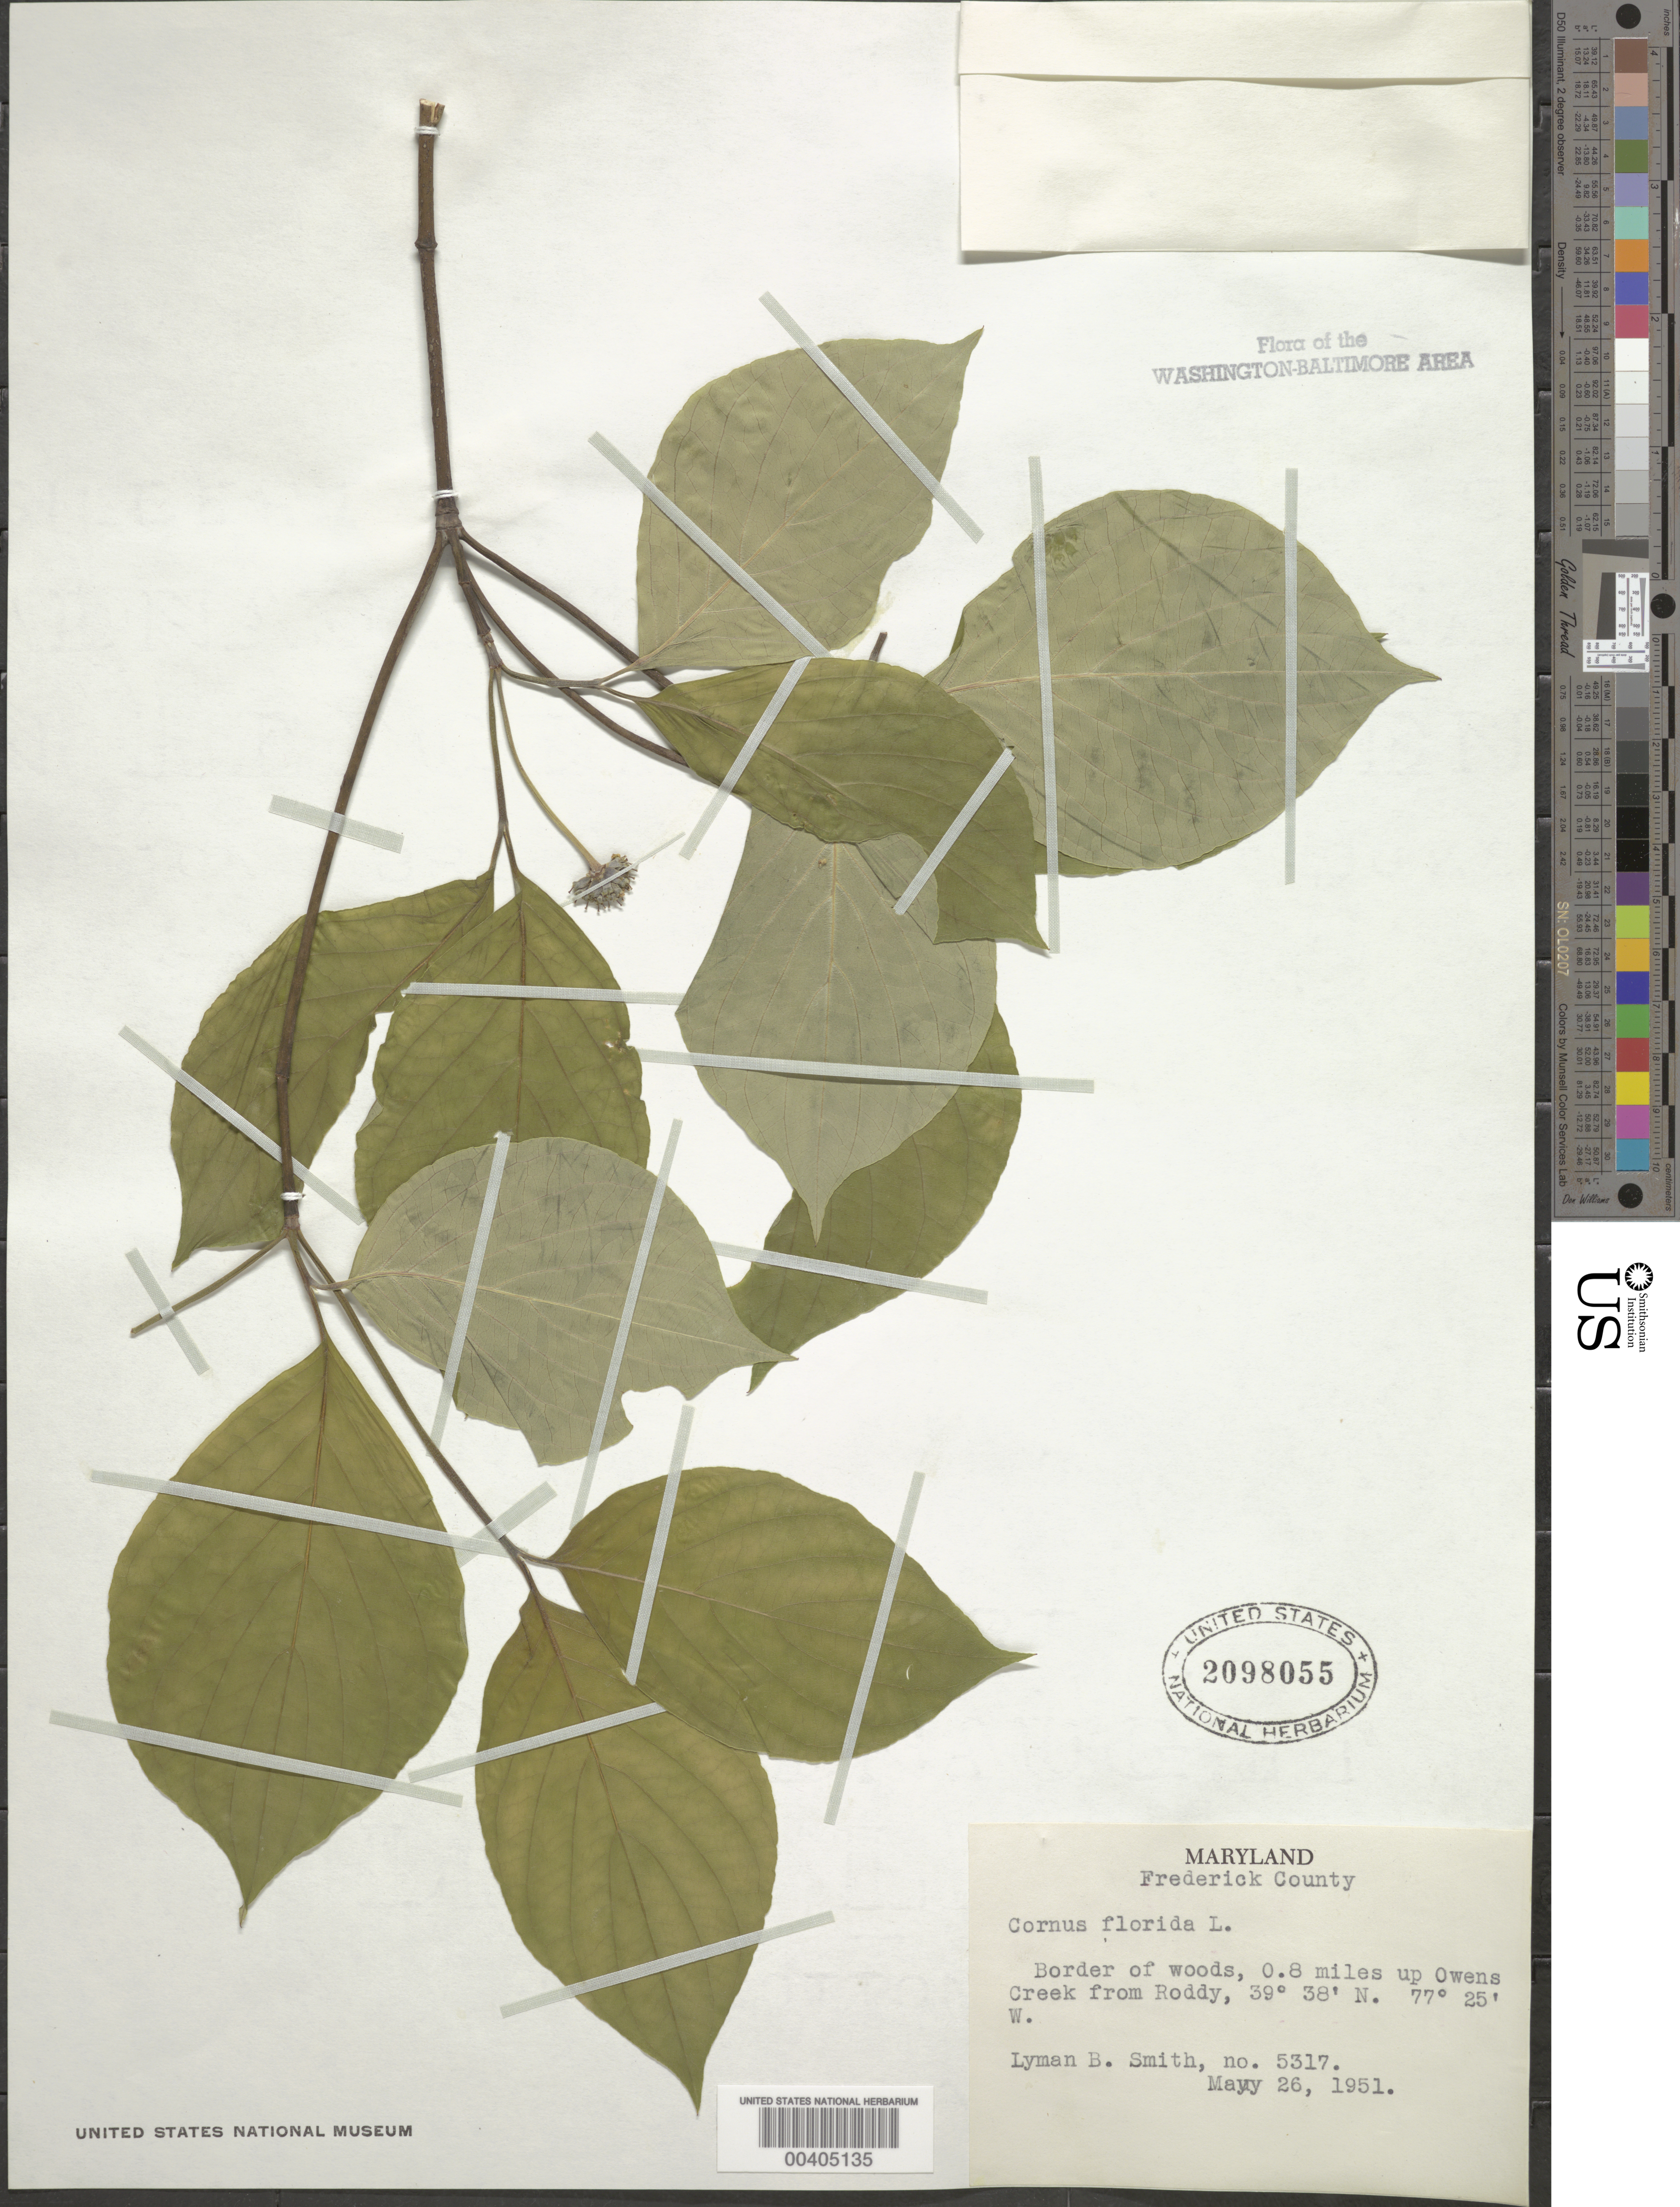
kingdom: Plantae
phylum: Tracheophyta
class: Magnoliopsida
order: Cornales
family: Cornaceae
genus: Cornus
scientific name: Cornus florida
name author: L.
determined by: Leonard, Emery C., (US)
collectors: L. Smith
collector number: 5317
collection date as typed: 26 May 1951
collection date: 1951-05-26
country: United States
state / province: Maryland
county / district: Frederick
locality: Rees 25 Minutes W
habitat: Border of woods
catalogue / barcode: US 2098055